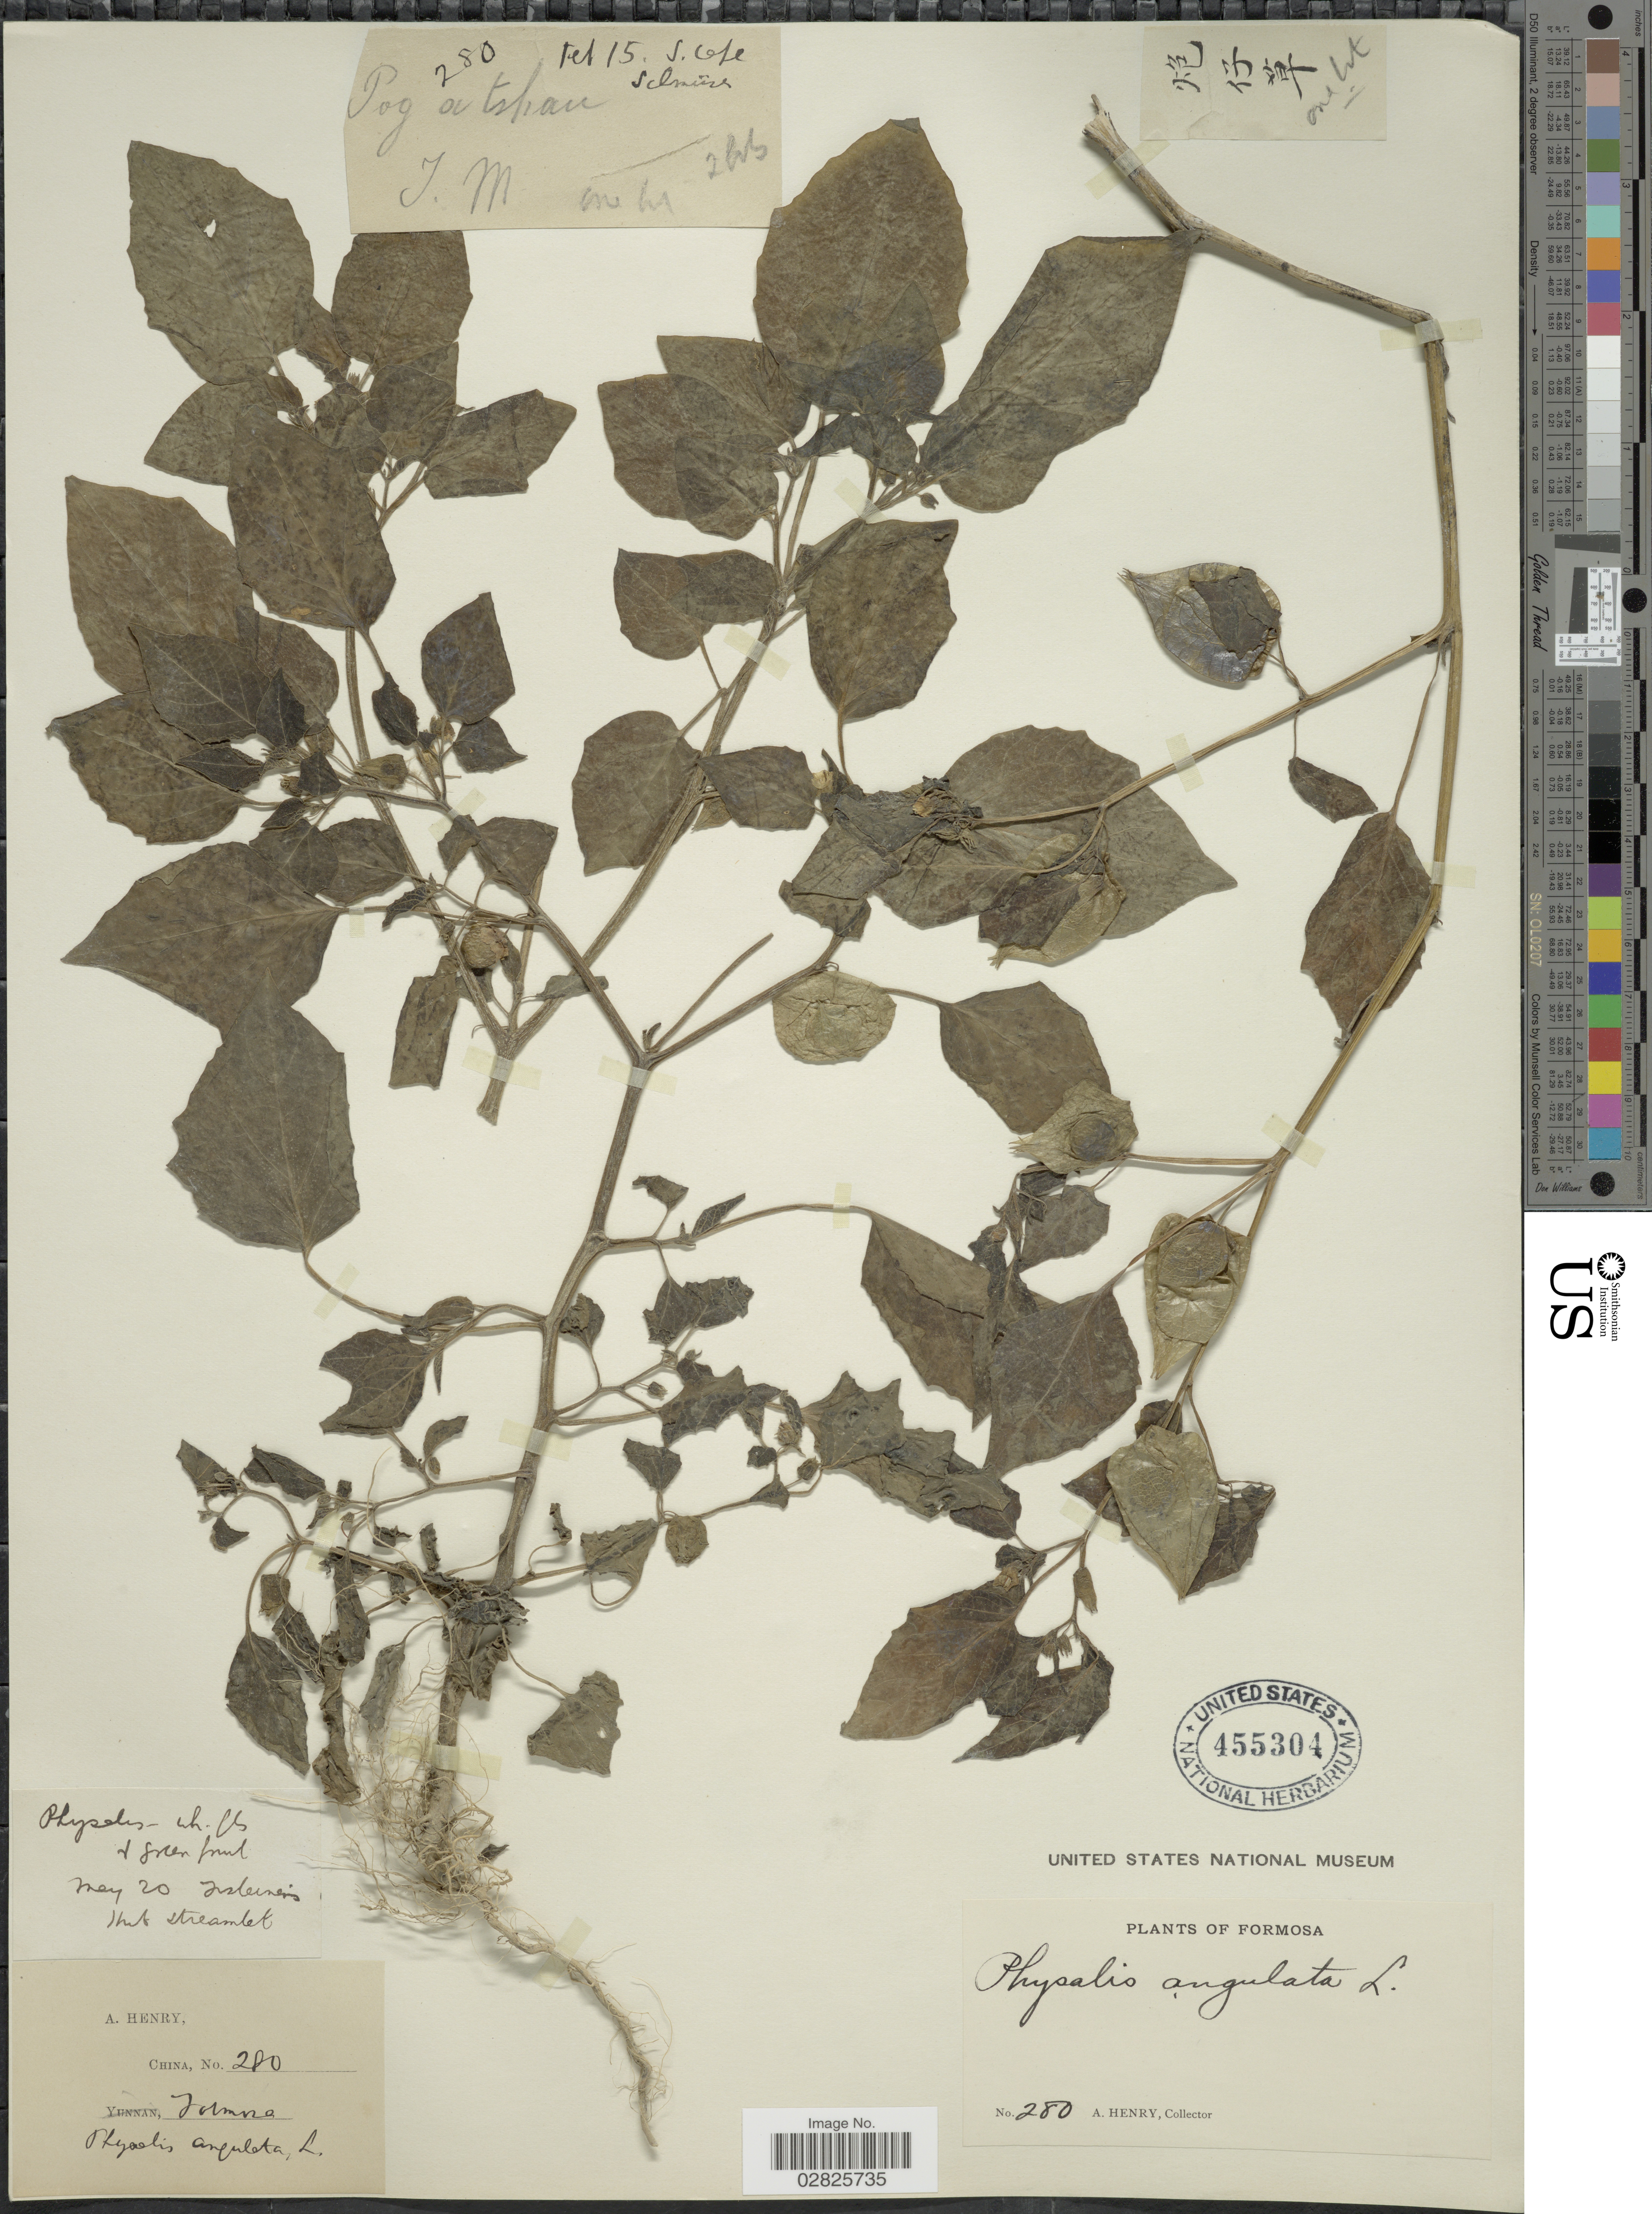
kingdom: Plantae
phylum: Tracheophyta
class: Magnoliopsida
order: Solanales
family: Solanaceae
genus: Physalis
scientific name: Physalis angulata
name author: L.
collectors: A. Henry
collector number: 280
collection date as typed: Transcribed d/m/y: /5/20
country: Taiwan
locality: Formosa. May 20: Fishermen's hut streamlet; Feb 15: S. Cape. Schmuser.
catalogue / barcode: US 455304